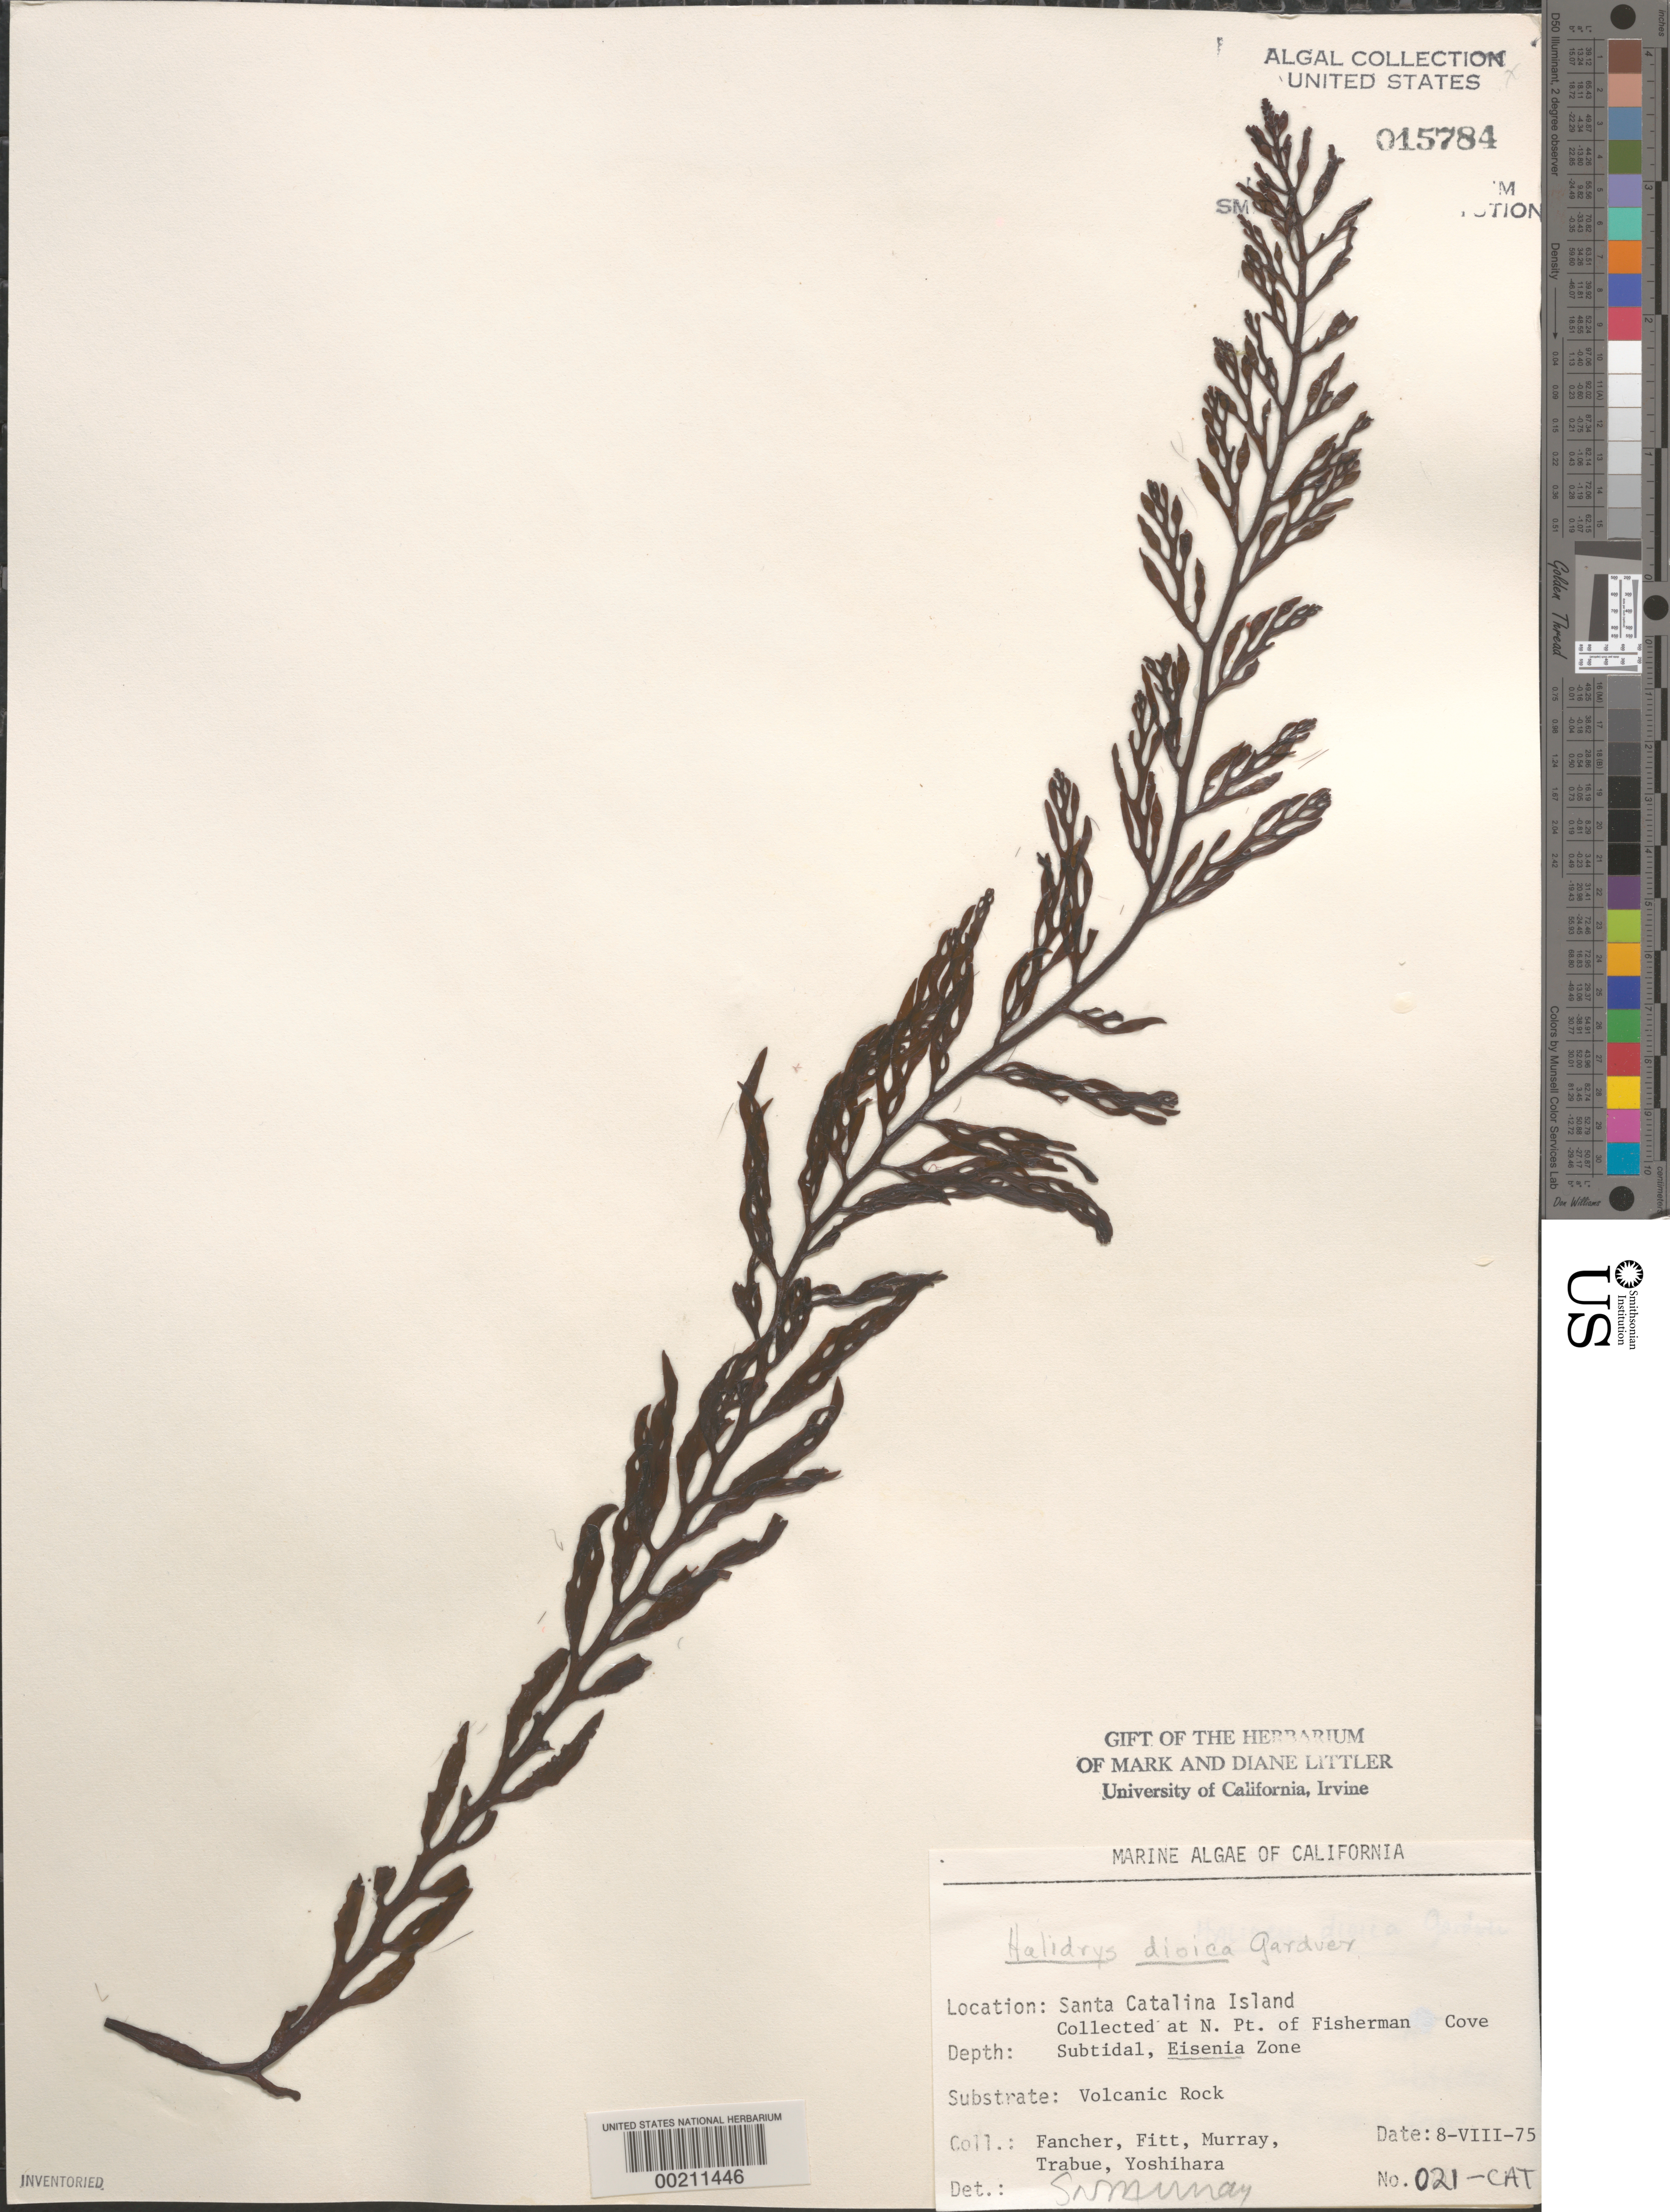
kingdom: Chromista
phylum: Ochrophyta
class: Phaeophyceae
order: Fucales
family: Sargassaceae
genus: Halidrys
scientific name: Halidrys dioica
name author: N.L. Gardner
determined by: Murray, S. N.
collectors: J. Fancher, W. Fitt, S. N. Murray, P. J. Trabue & K. Yoshihara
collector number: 021-CAT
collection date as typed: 08 Aug 1975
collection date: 1975-08-08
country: United States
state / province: California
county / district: Los Angeles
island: Santa Catalina Island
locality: Fishermen Cove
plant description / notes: BLM-SOCALBIGHT Rocky Intertidal Survey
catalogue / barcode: US 15784